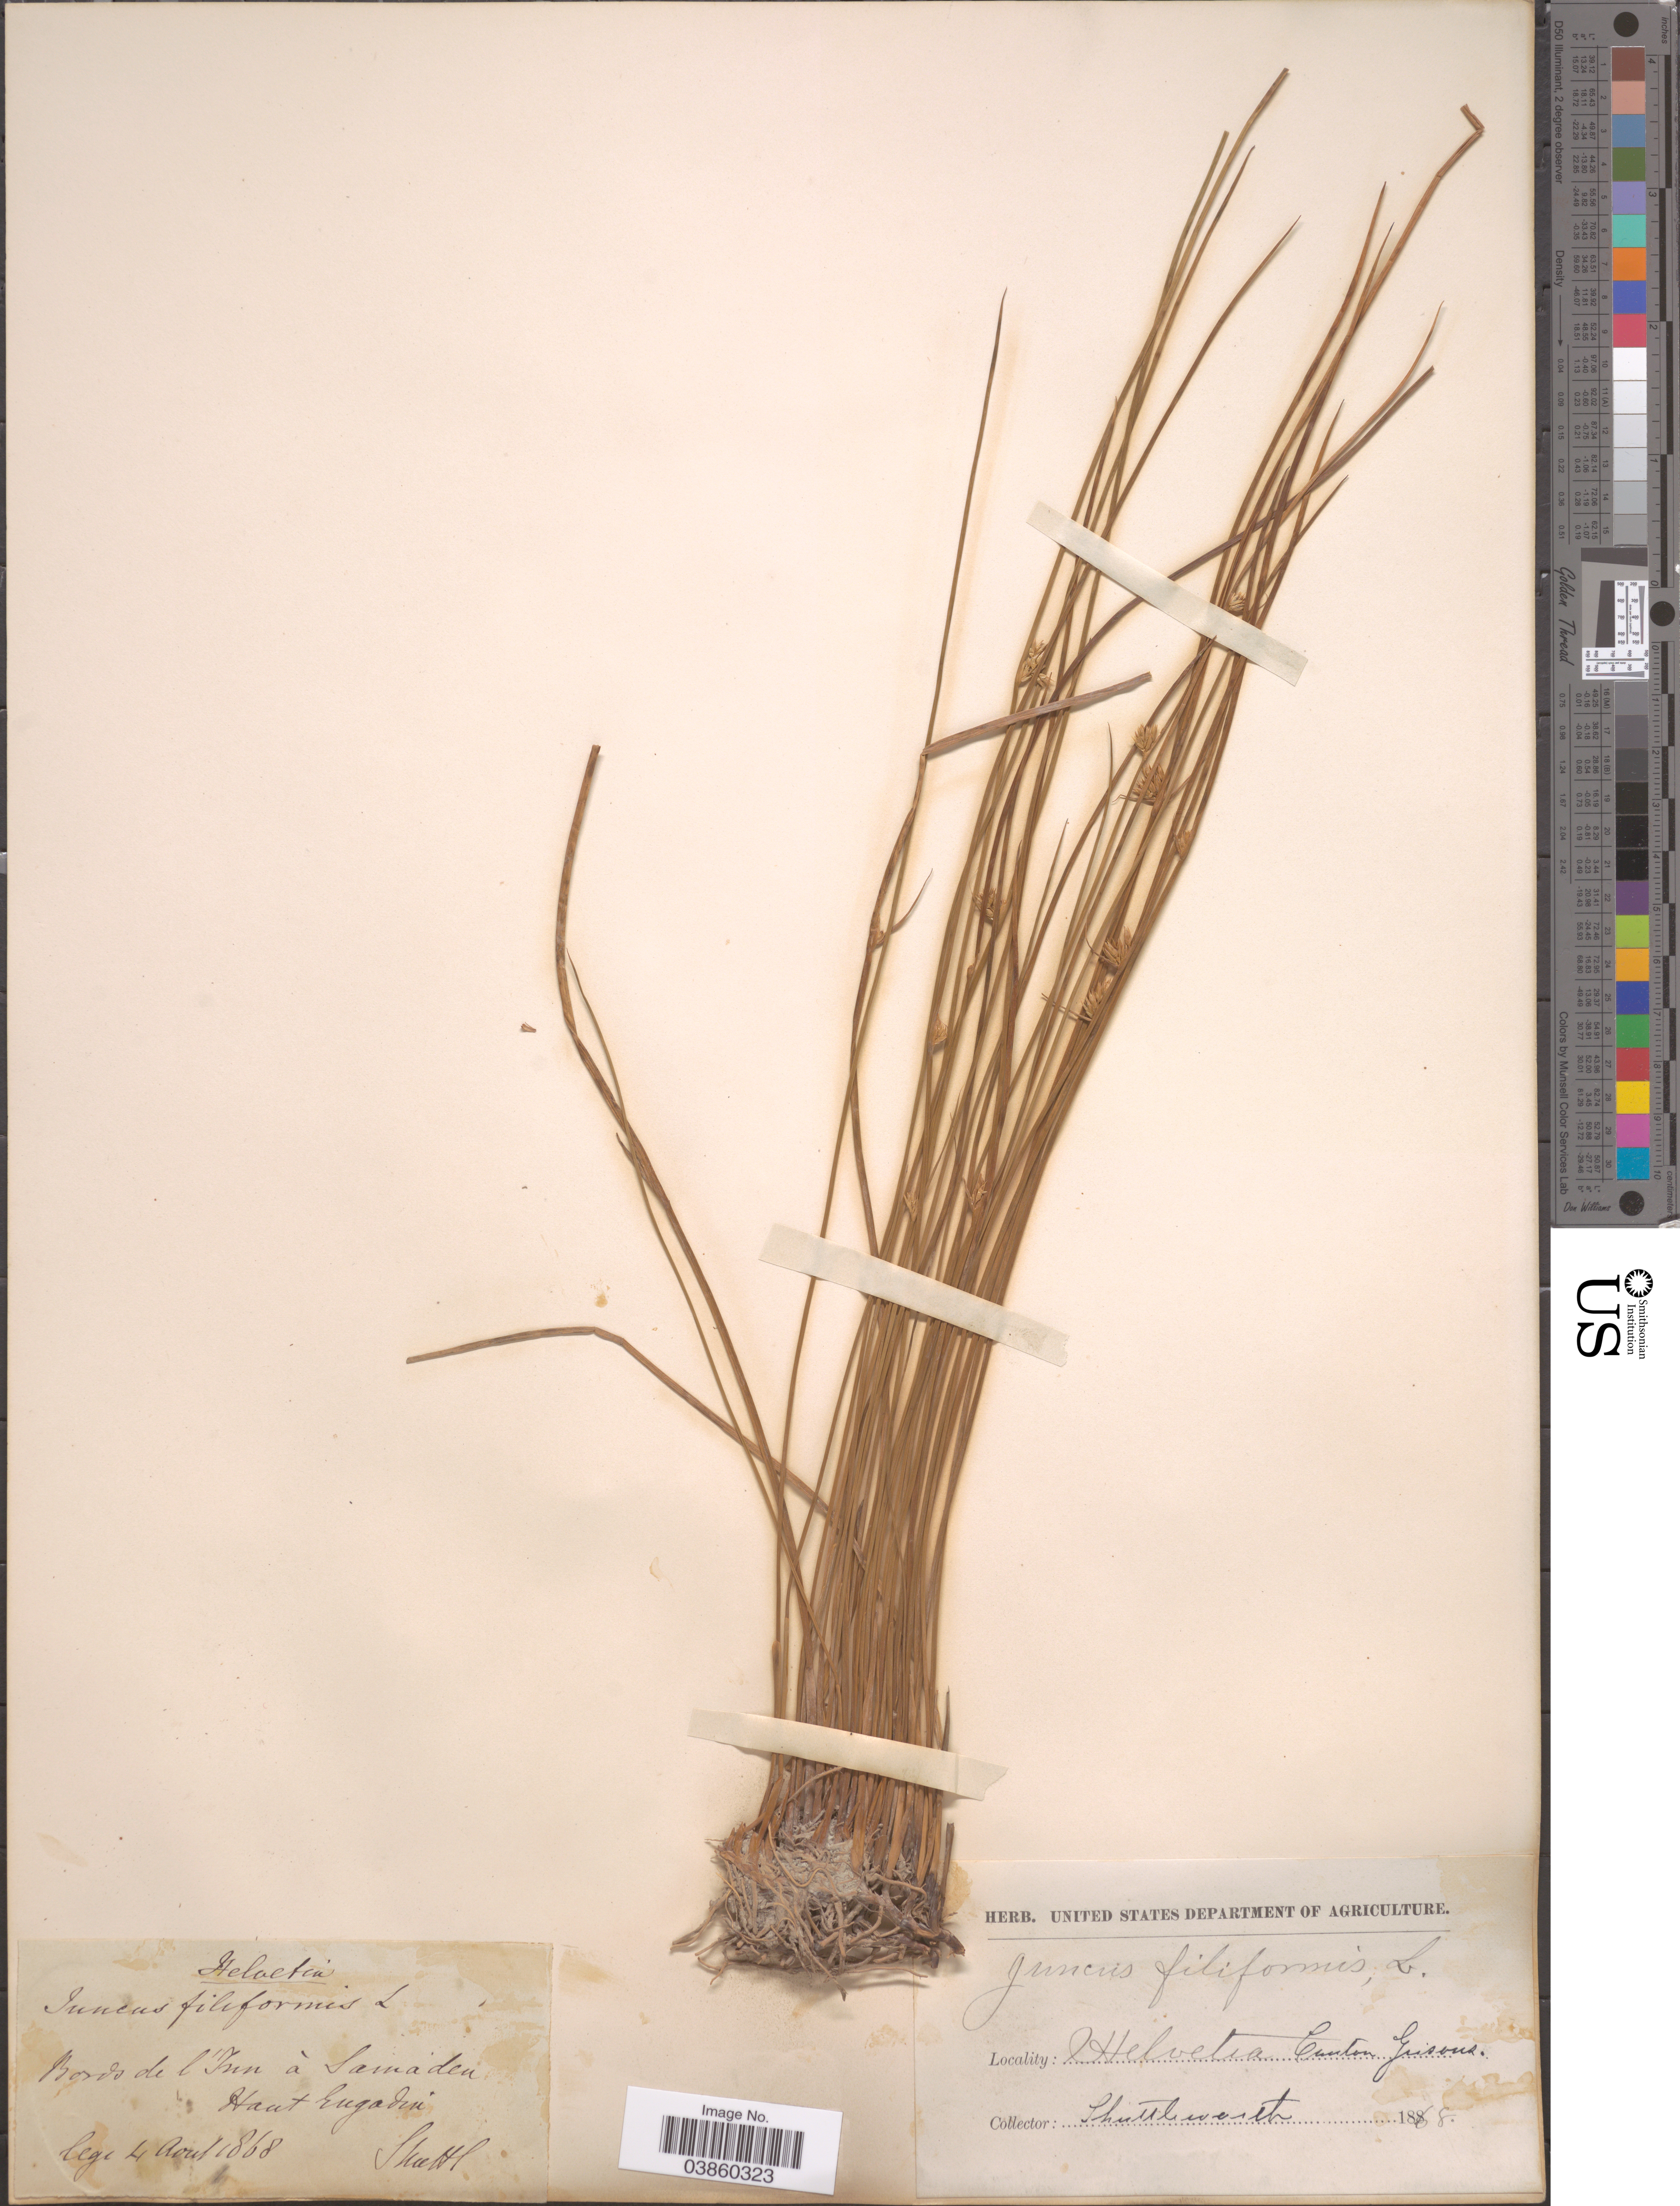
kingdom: Plantae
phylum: Tracheophyta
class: Liliopsida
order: Poales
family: Juncaceae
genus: Juncus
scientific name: Juncus filiformis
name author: L.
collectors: -. Shuttleworth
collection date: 1868-08-04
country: Switzerland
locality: Helvetia. Bords de l'Inn à Samedan. Haut Engadin. Canton Grisons.